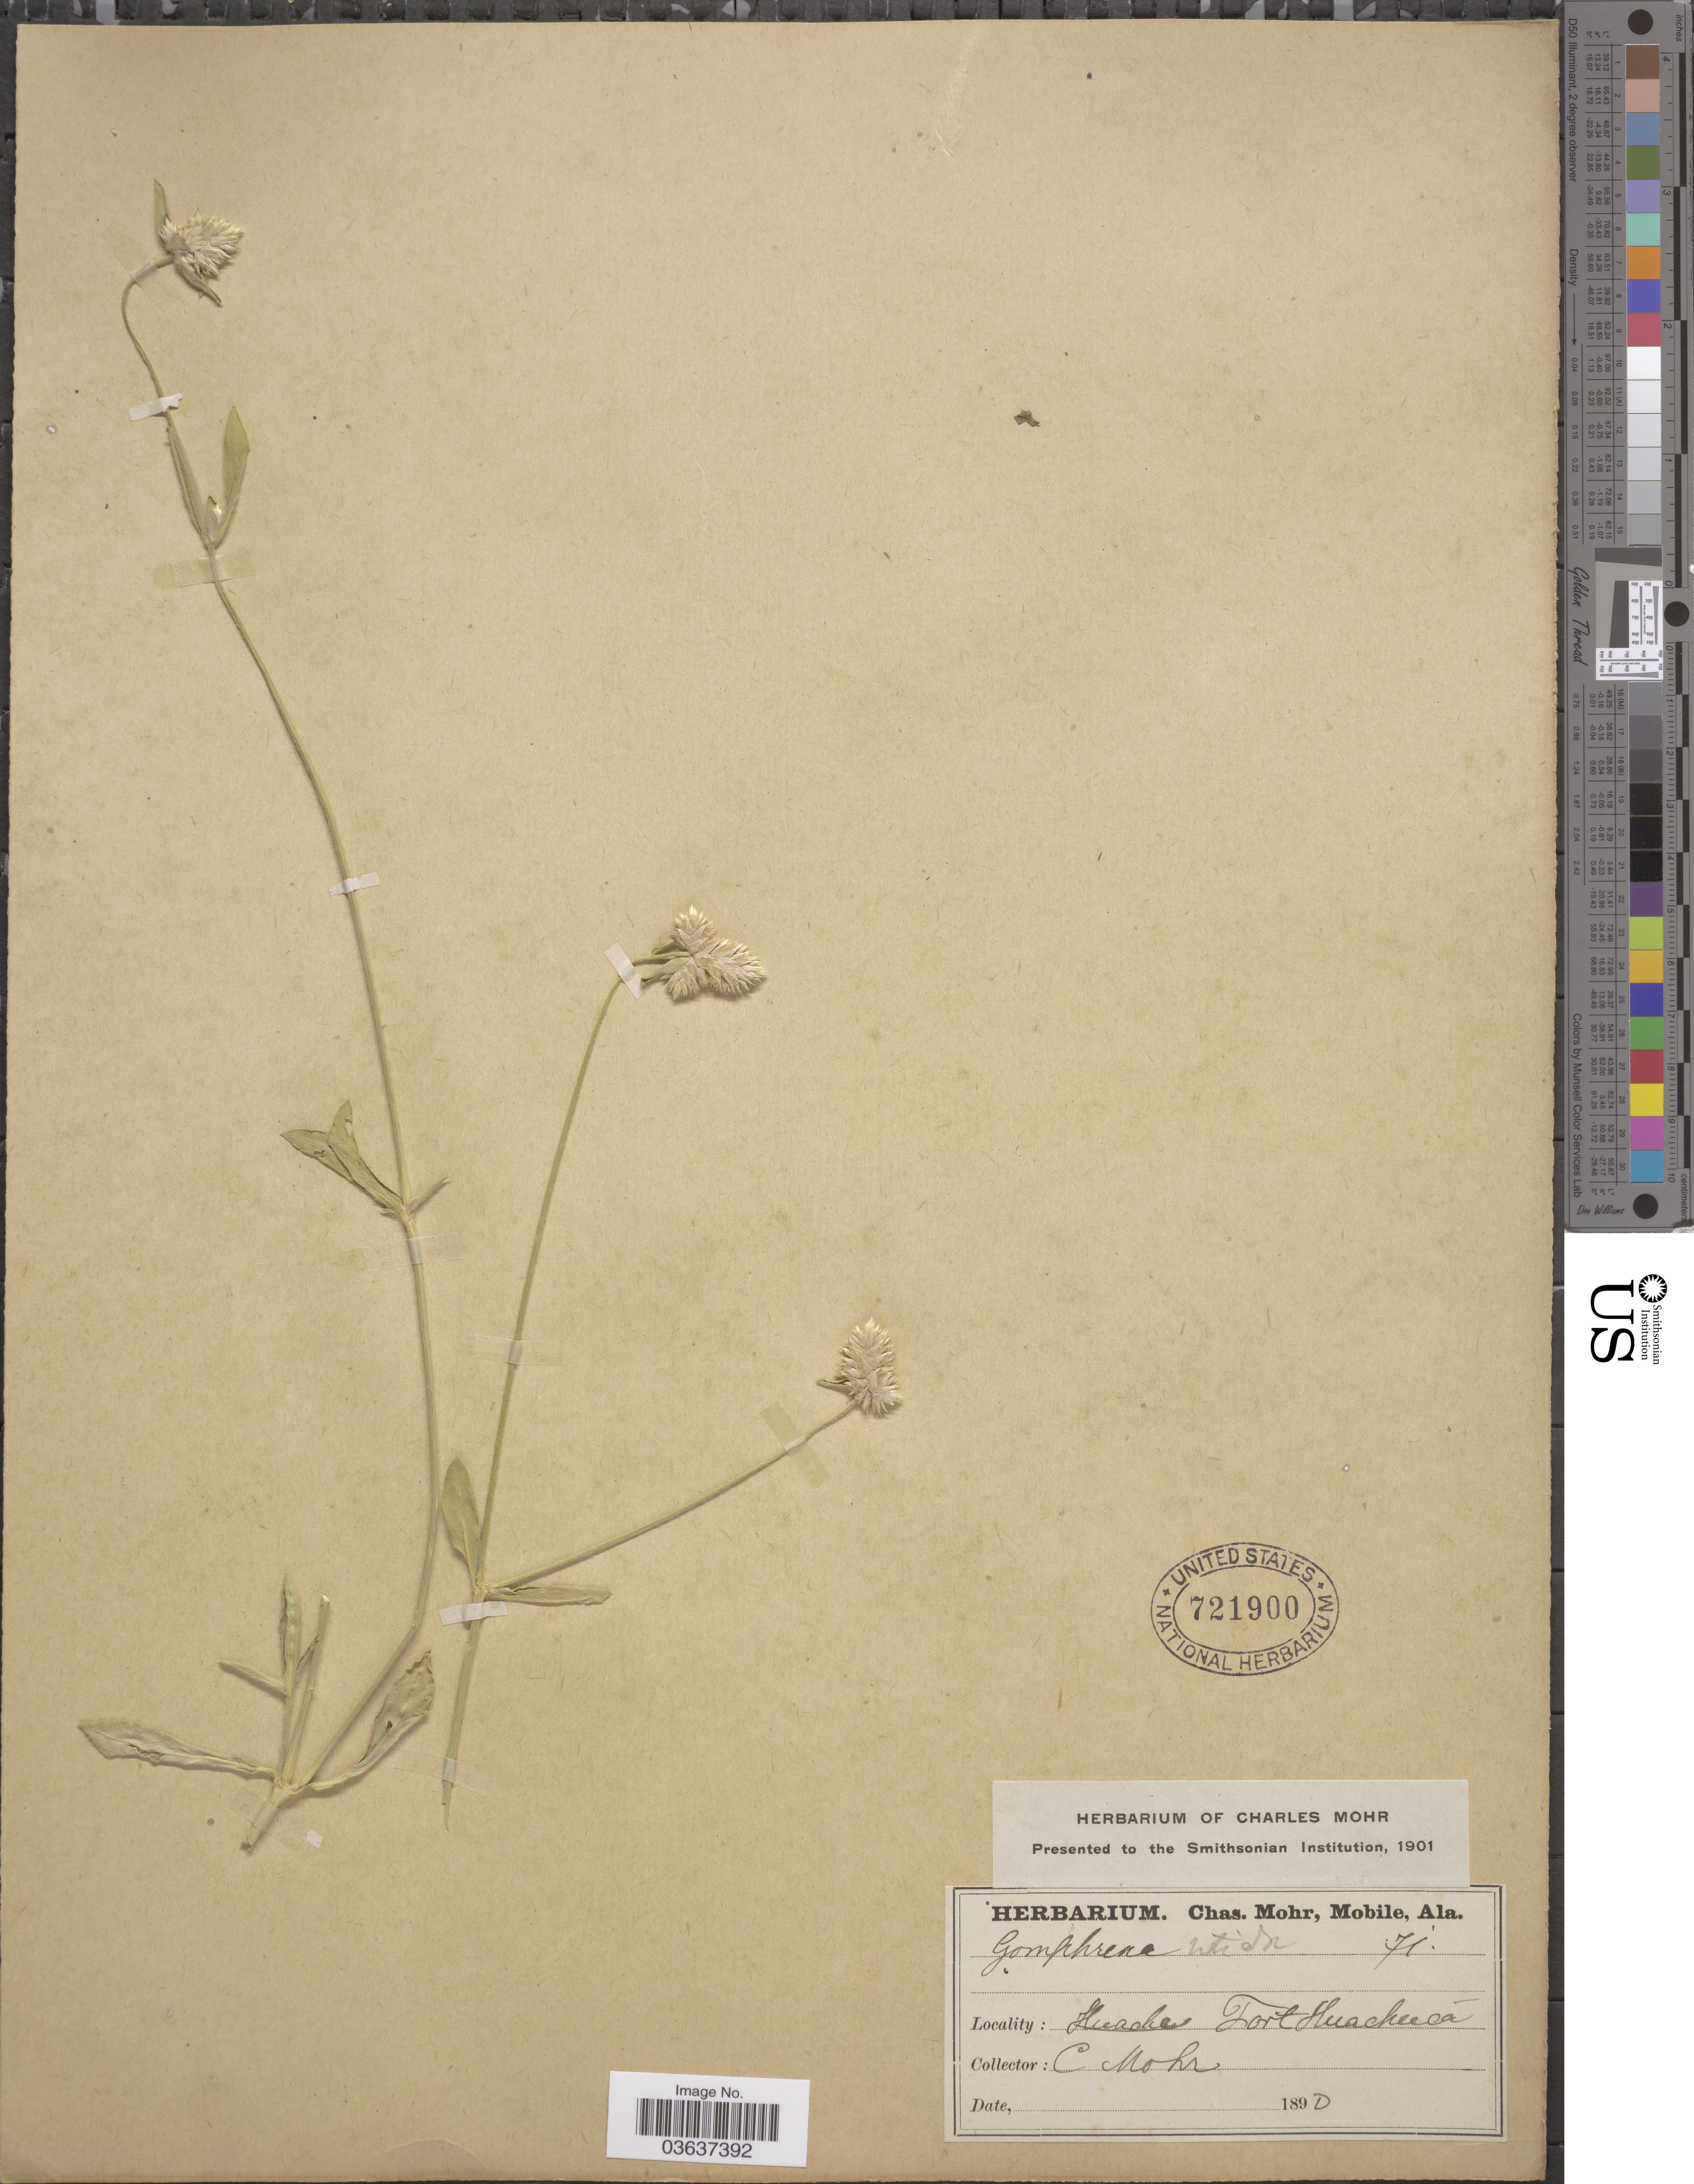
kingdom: Plantae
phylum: Tracheophyta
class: Magnoliopsida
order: Caryophyllales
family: Amaranthaceae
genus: Gomphrena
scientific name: Gomphrena sonorae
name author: Torr. in Emory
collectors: Mohr, C. T. (herbarium)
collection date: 1890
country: United States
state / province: Arizona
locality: Fort Huachuca.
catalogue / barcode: US 721900